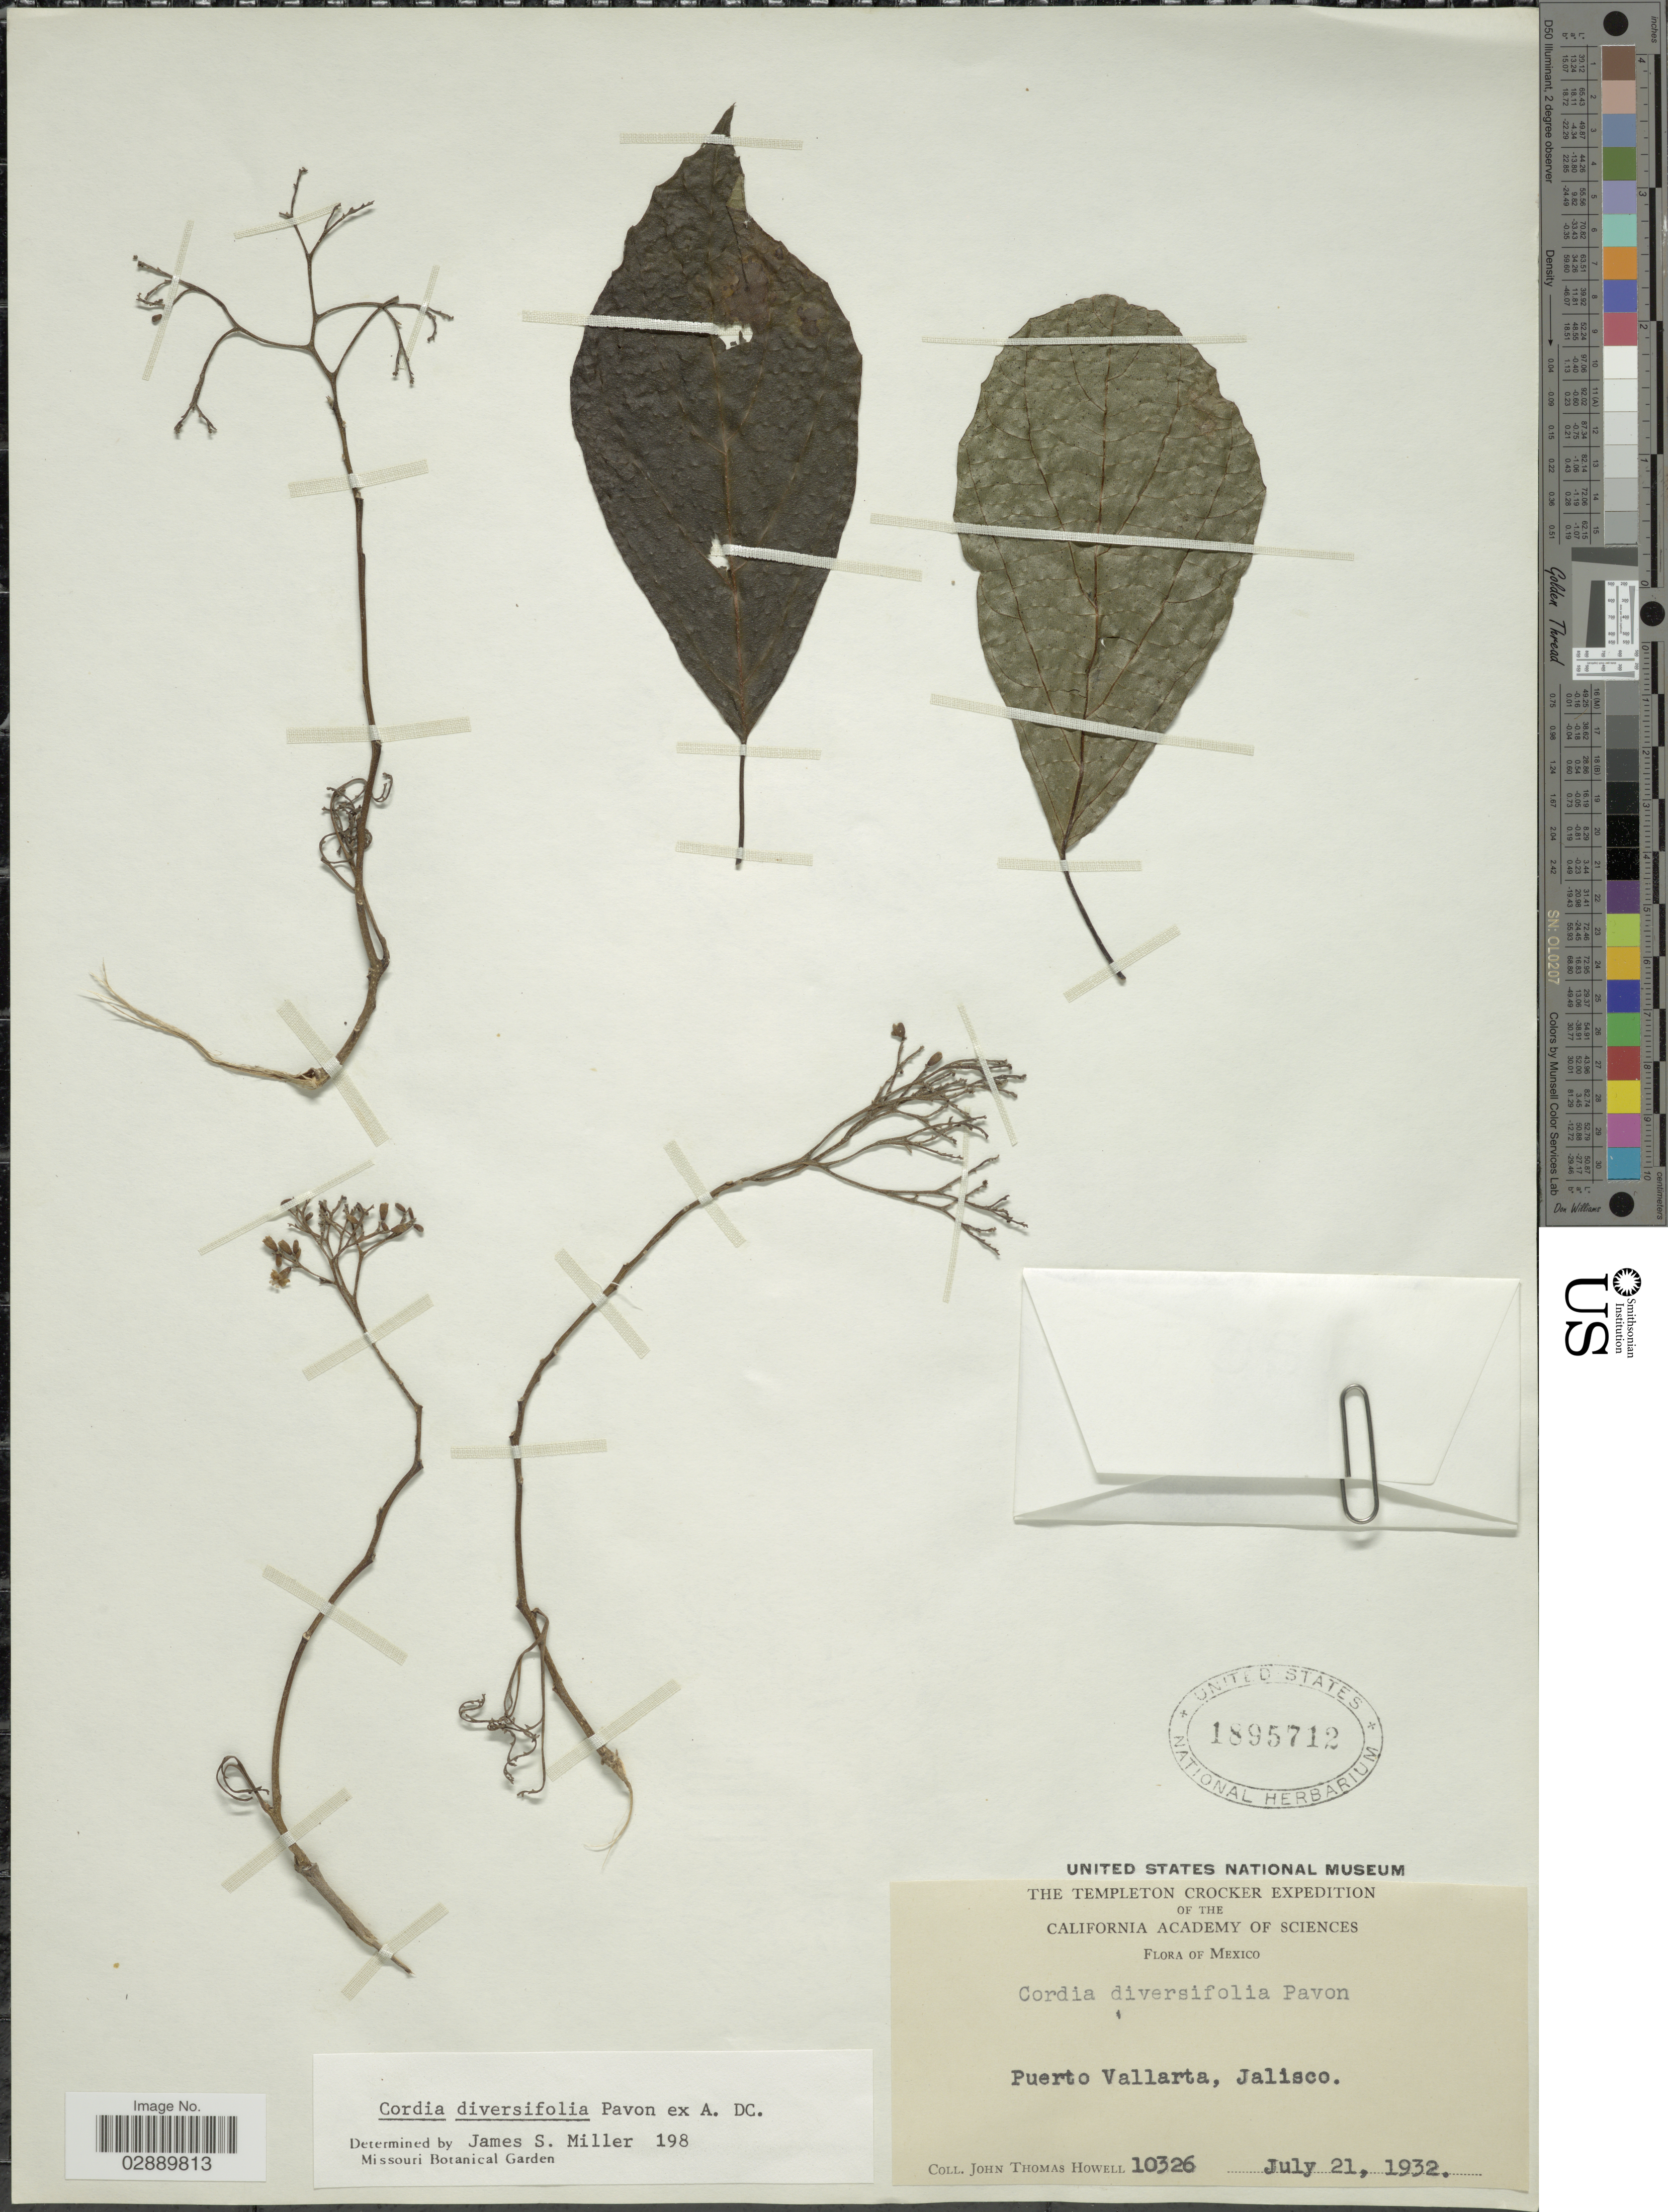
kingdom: Plantae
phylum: Tracheophyta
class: Magnoliopsida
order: Boraginales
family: Cordiaceae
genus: Cordia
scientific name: Cordia diversifolia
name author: Pav. ex DC.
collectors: J. T. Howell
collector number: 10326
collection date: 1932-07-21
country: Mexico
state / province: Jalisco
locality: Puerto Vallarta.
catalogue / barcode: US 1895712